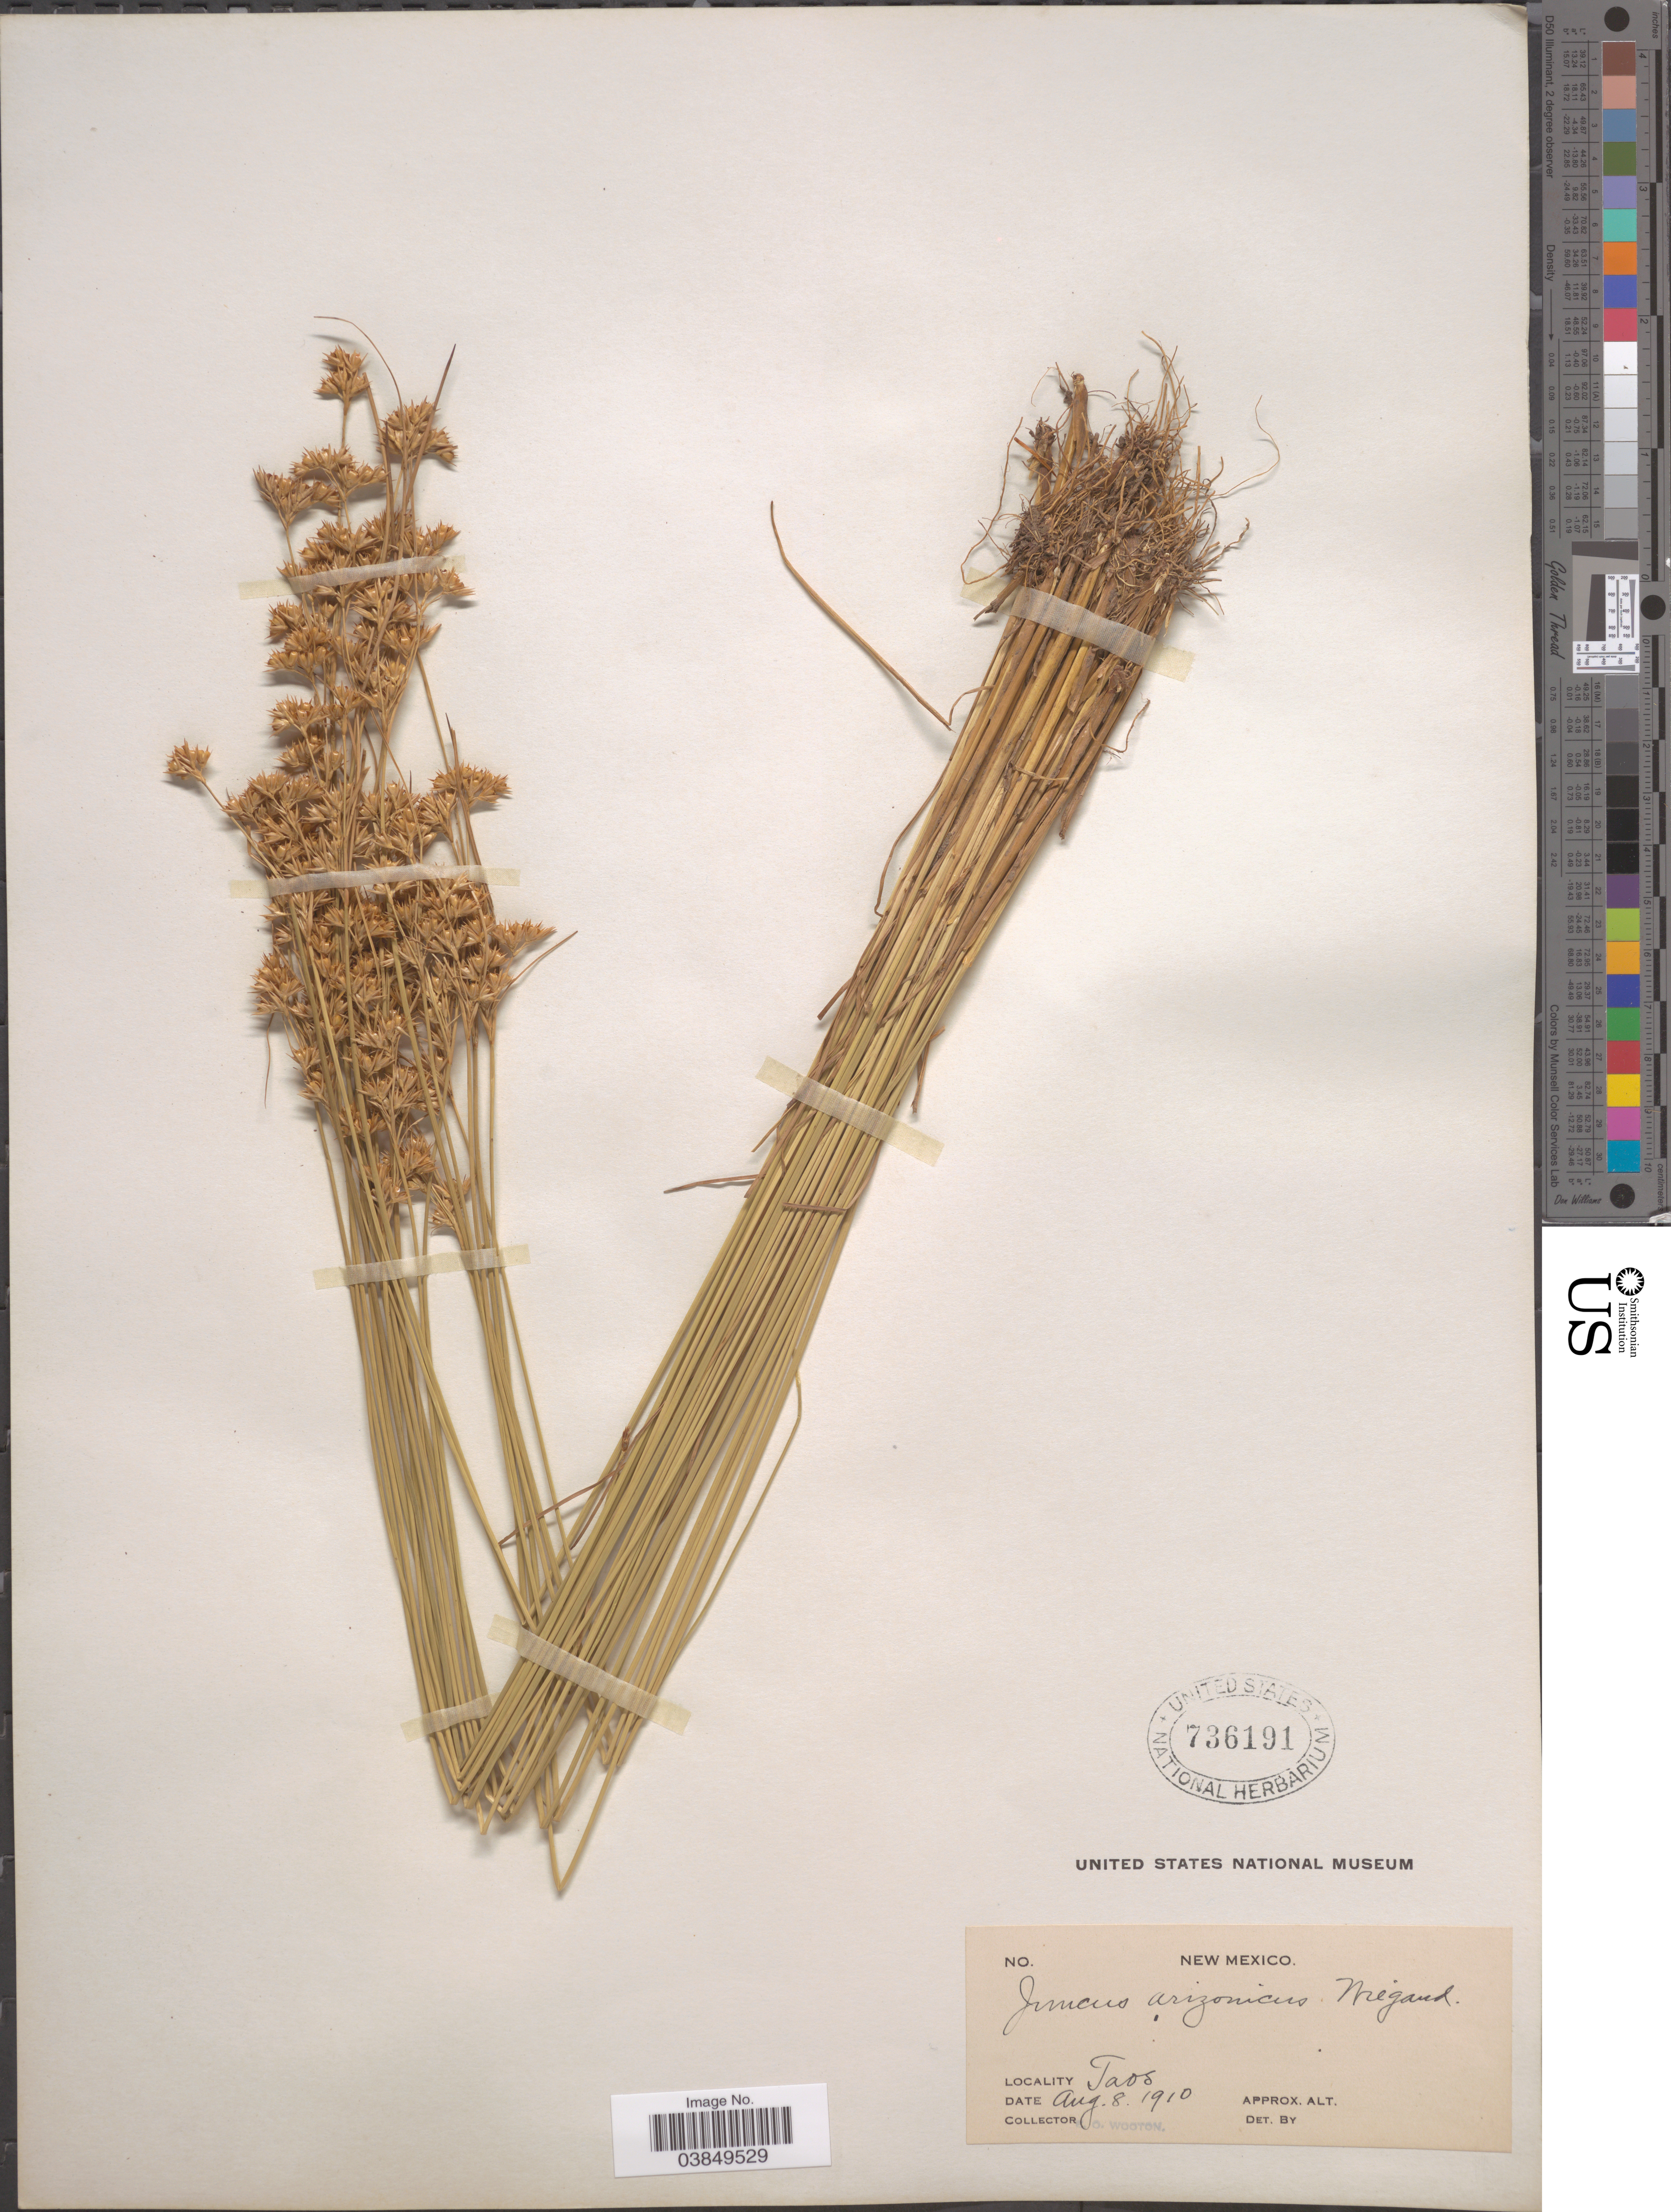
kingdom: Plantae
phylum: Tracheophyta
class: Liliopsida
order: Poales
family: Juncaceae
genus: Juncus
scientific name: Juncus arizonicus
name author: Wiegand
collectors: E. O. Wooton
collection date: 1910-08-08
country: United States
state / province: New Mexico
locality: Taos.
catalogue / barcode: US 736191